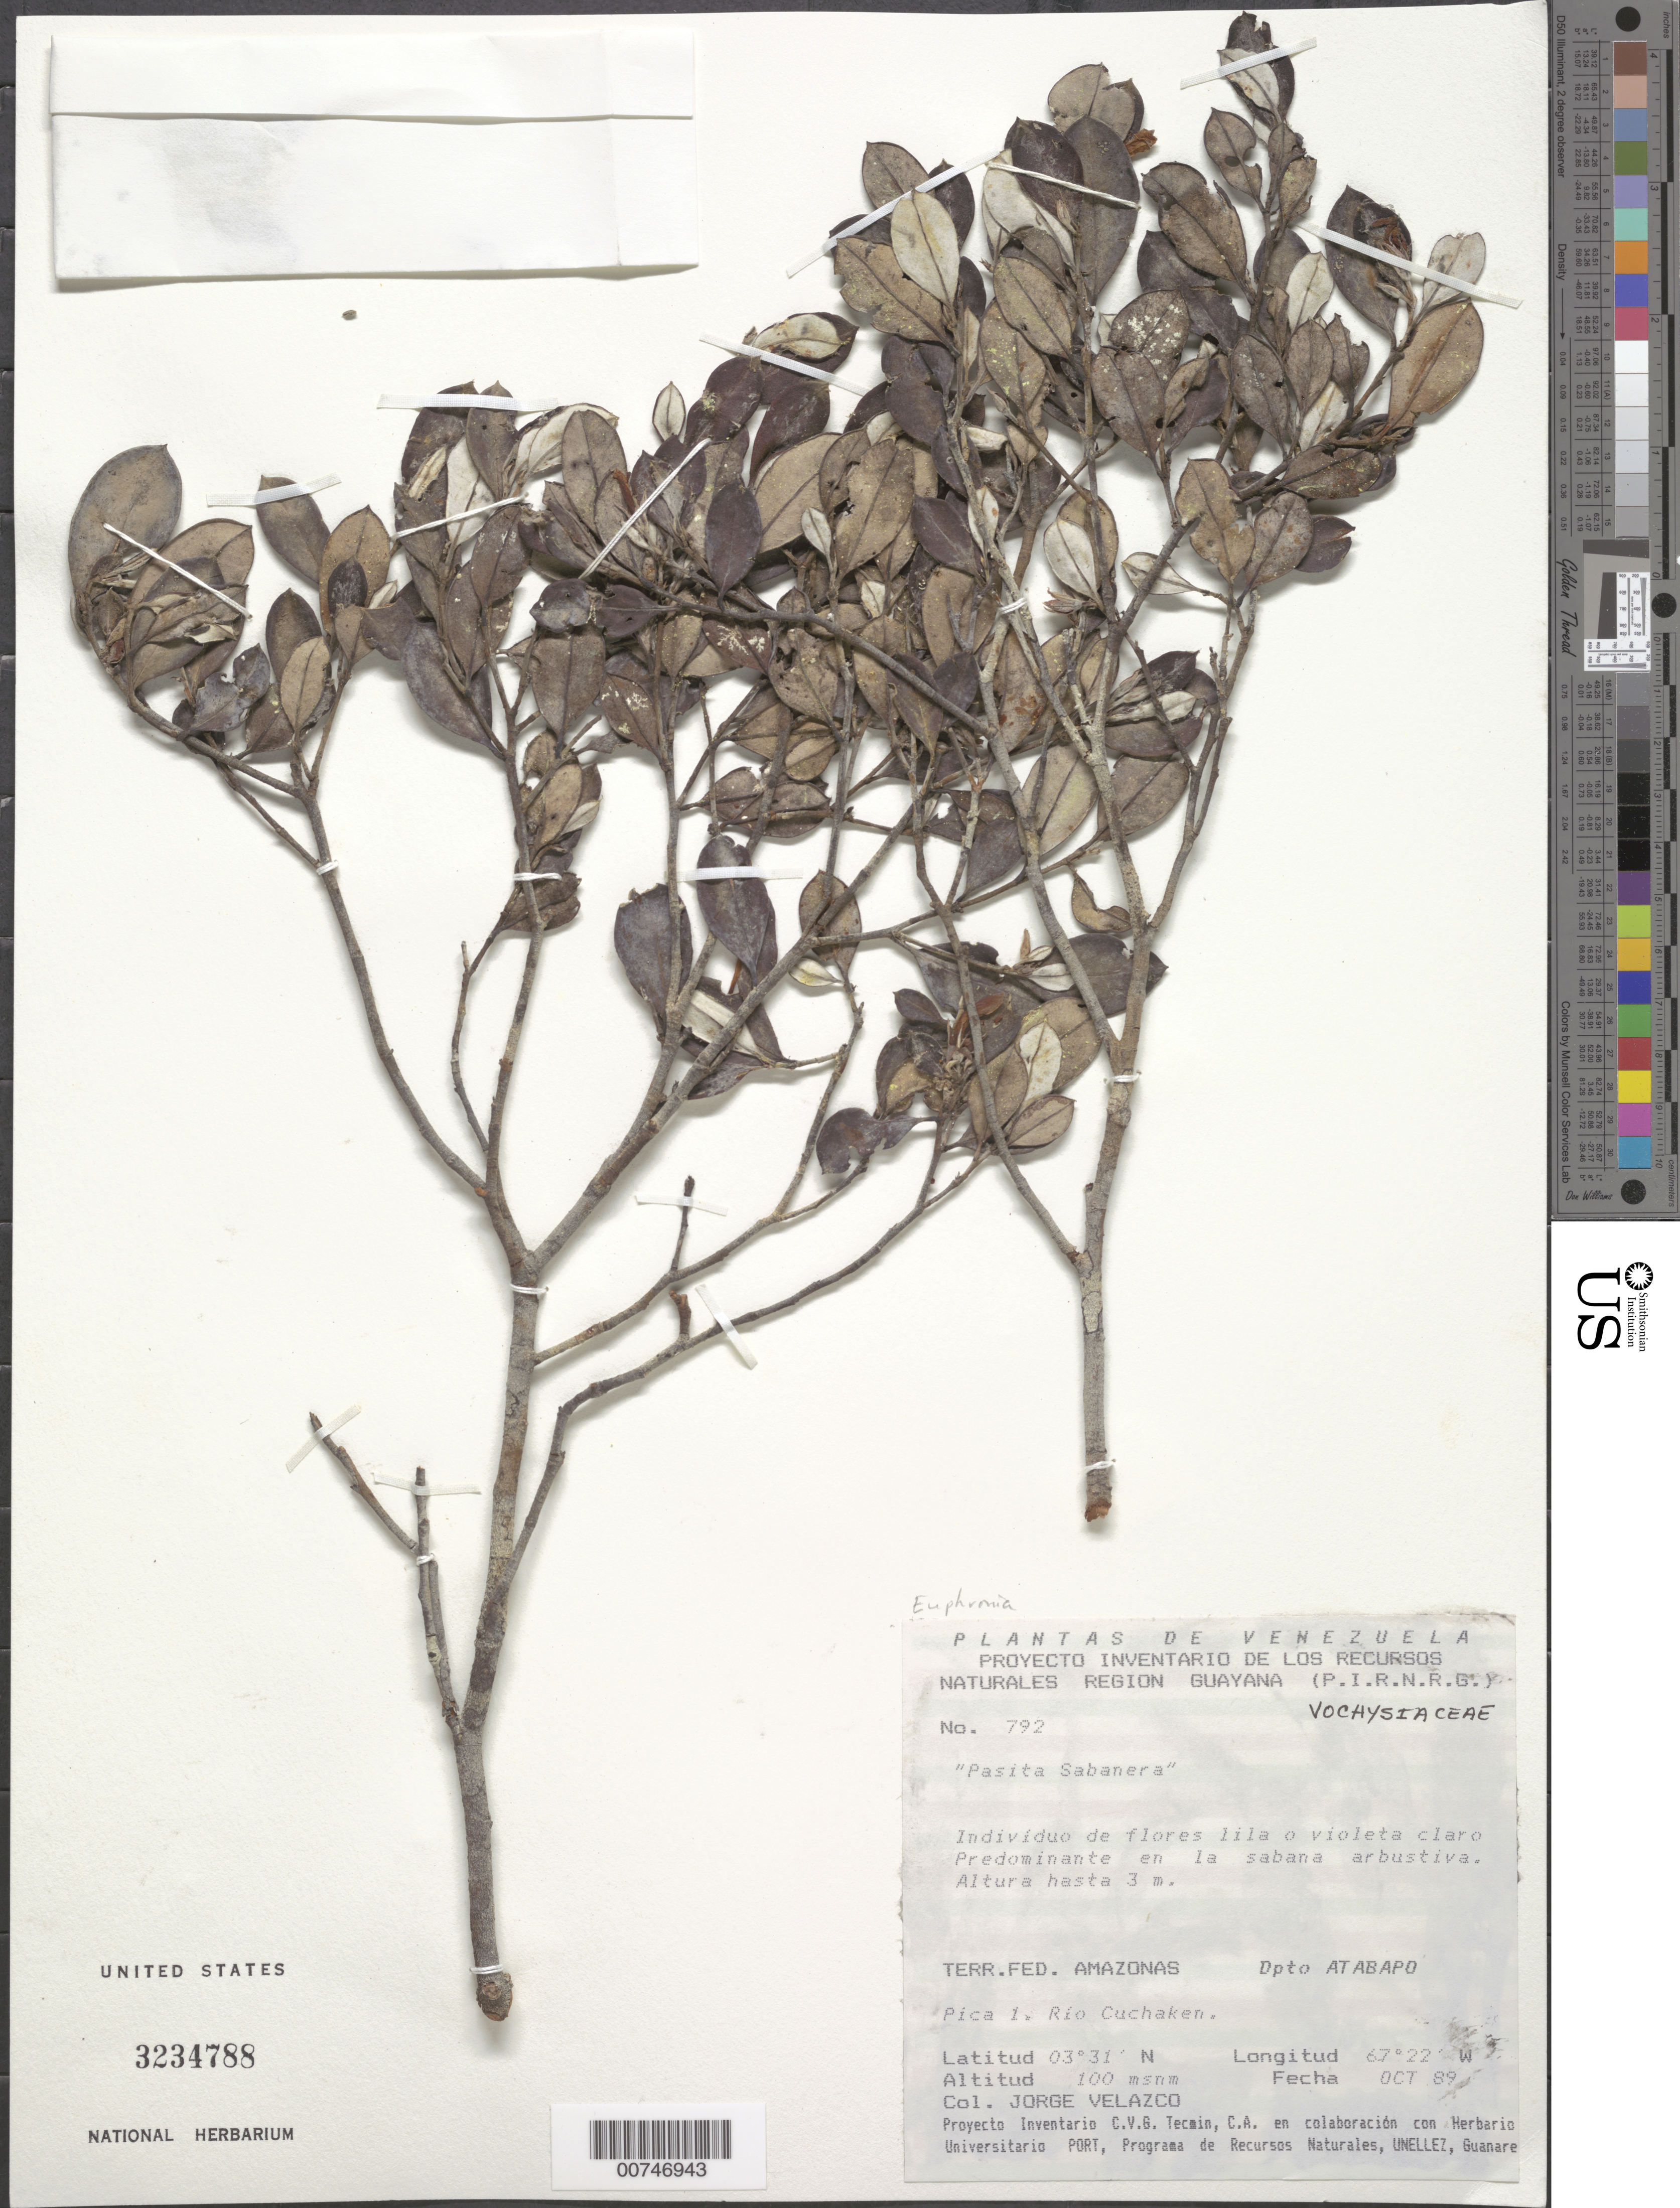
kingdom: Plantae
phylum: Tracheophyta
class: Magnoliopsida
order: Malpighiales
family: Euphroniaceae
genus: Euphronia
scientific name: Euphronia sp.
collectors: J. Velazco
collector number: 792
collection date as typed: Oct-89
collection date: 1989-10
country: Venezuela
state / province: Amazonas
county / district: Atabapo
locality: Pica 1, Río Cuchaken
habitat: Sabana arbustiva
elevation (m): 100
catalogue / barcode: US 3234788